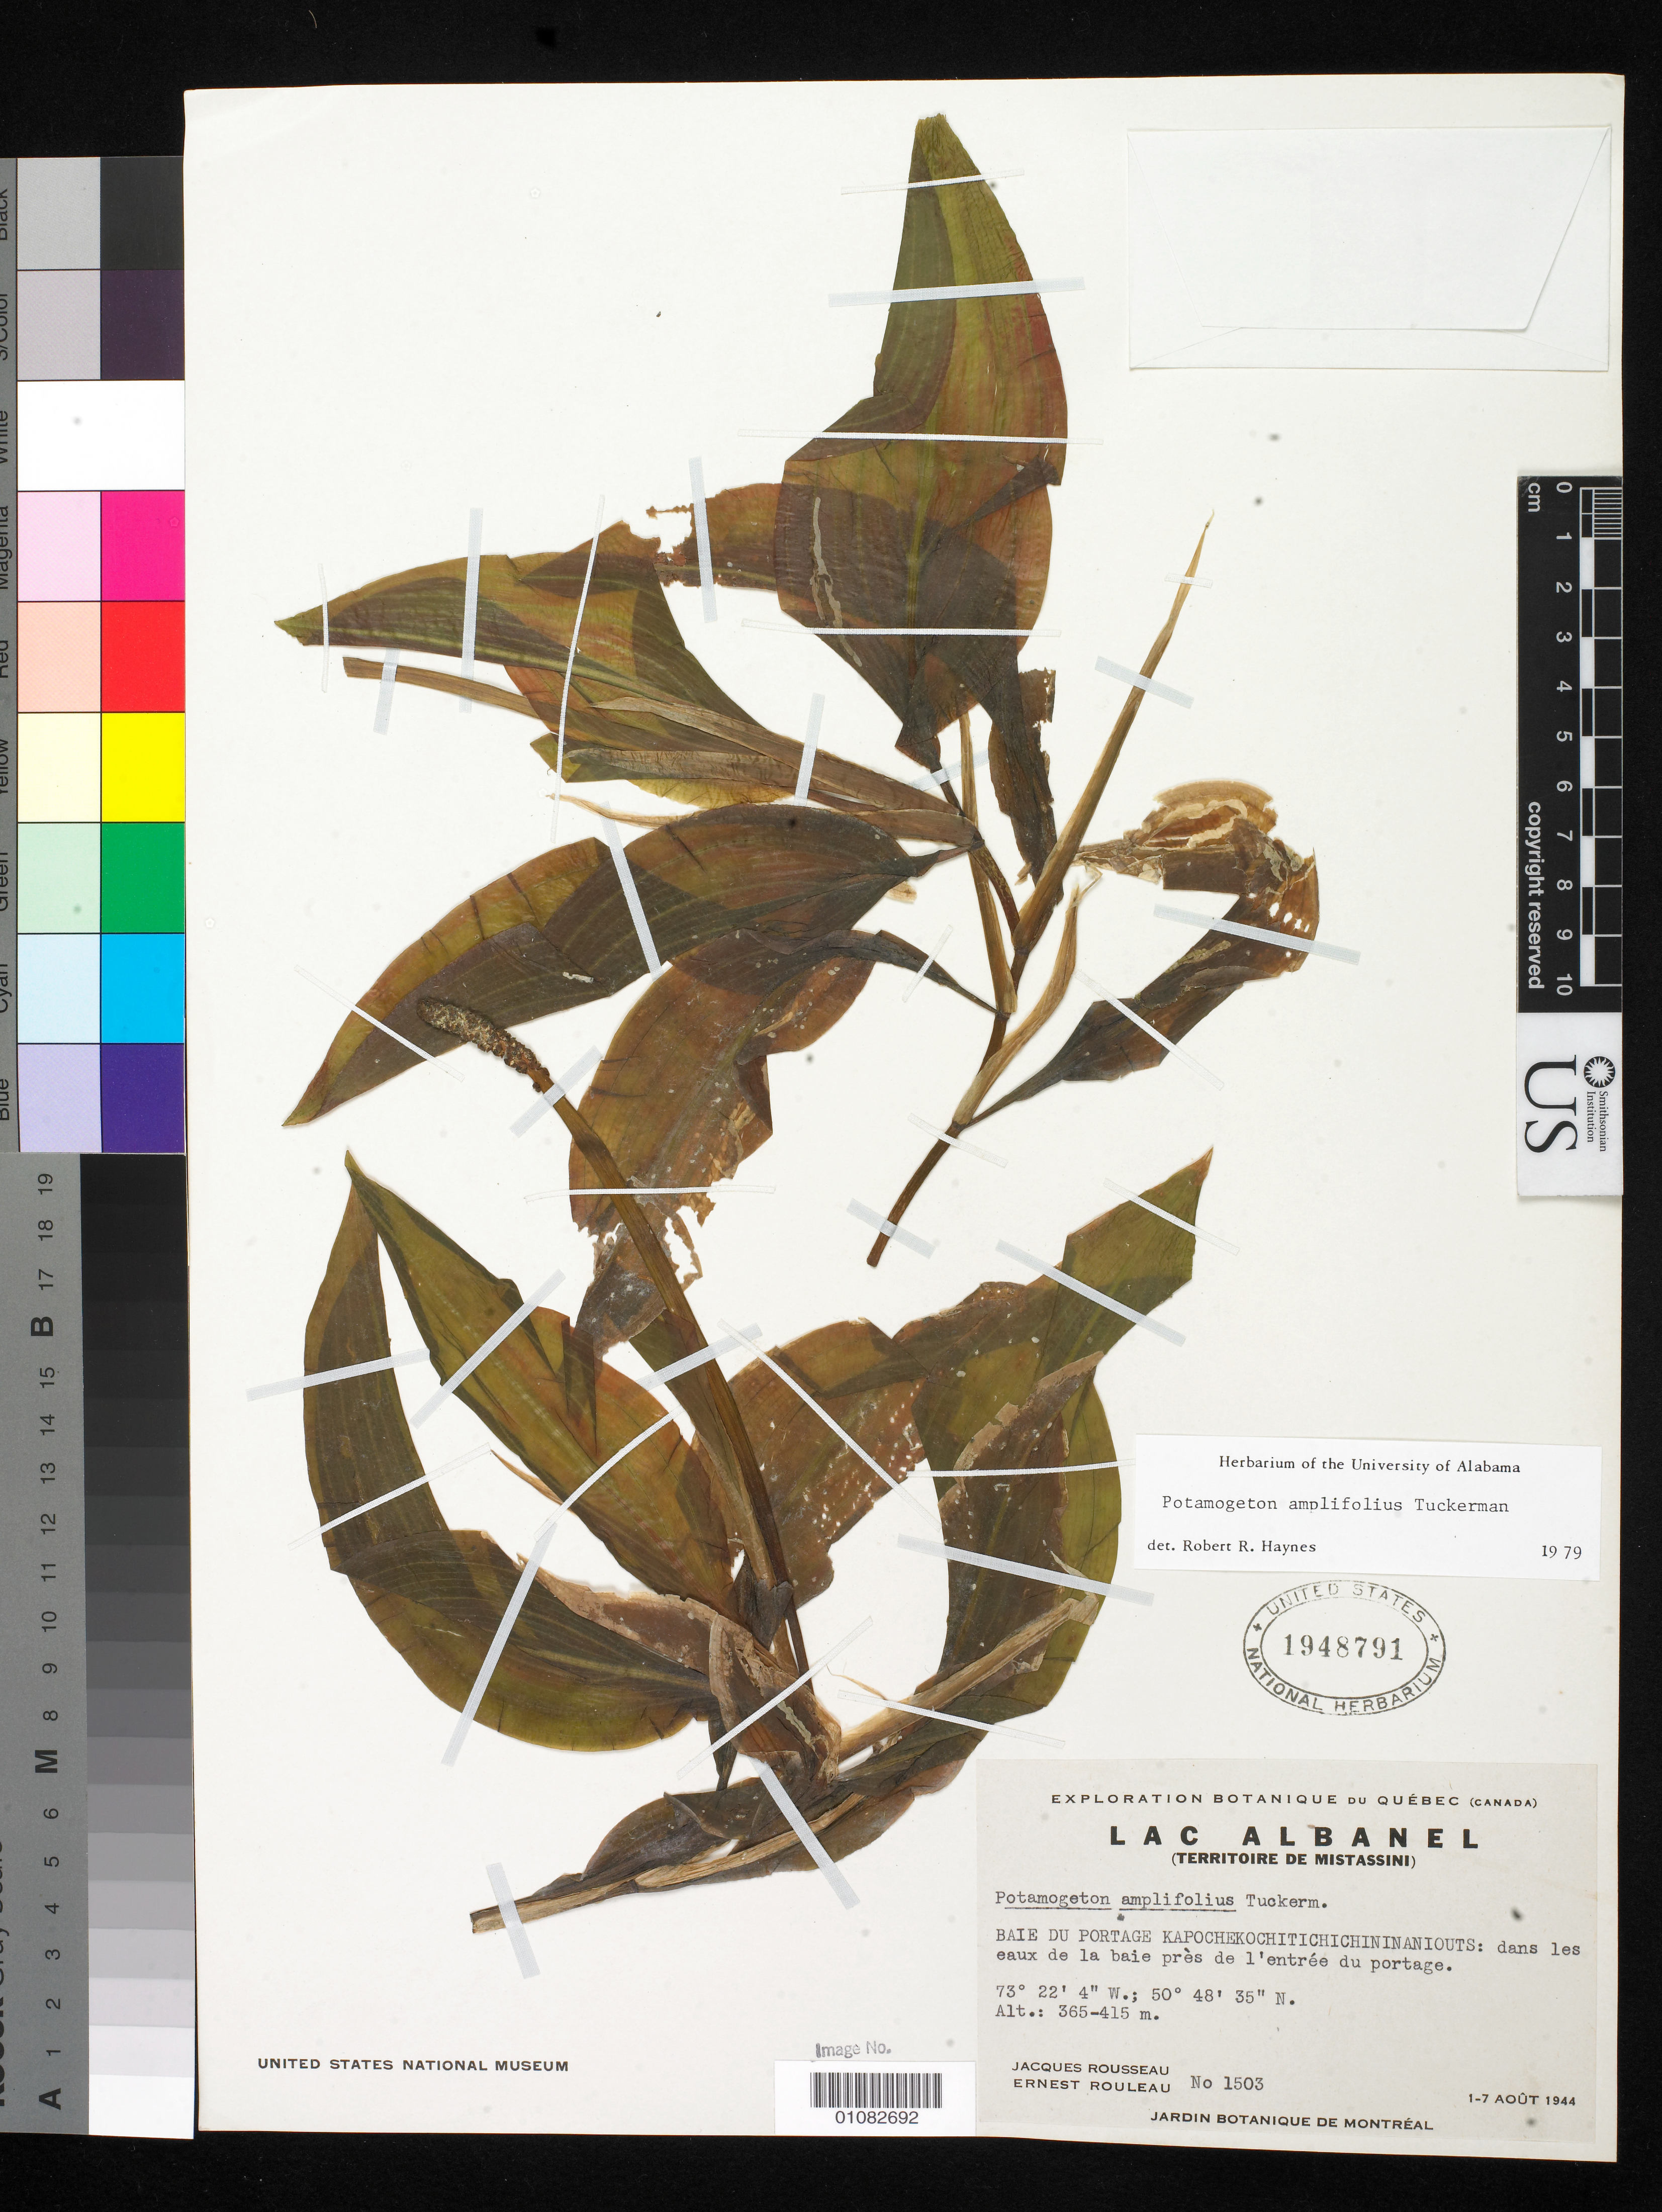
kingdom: Plantae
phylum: Tracheophyta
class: Liliopsida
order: Alismatales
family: Potamogetonaceae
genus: Potamogeton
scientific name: Potamogeton amplifolius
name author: Tuckerm.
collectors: J. Rousseau & E. Rouleau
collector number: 1503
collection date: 1944-08-01/1944-08-07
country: Canada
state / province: Quebec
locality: Mistassini Territory, Albanel Lake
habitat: In the water of the bay near the entrance of the port.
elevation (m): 365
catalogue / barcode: US 1948791